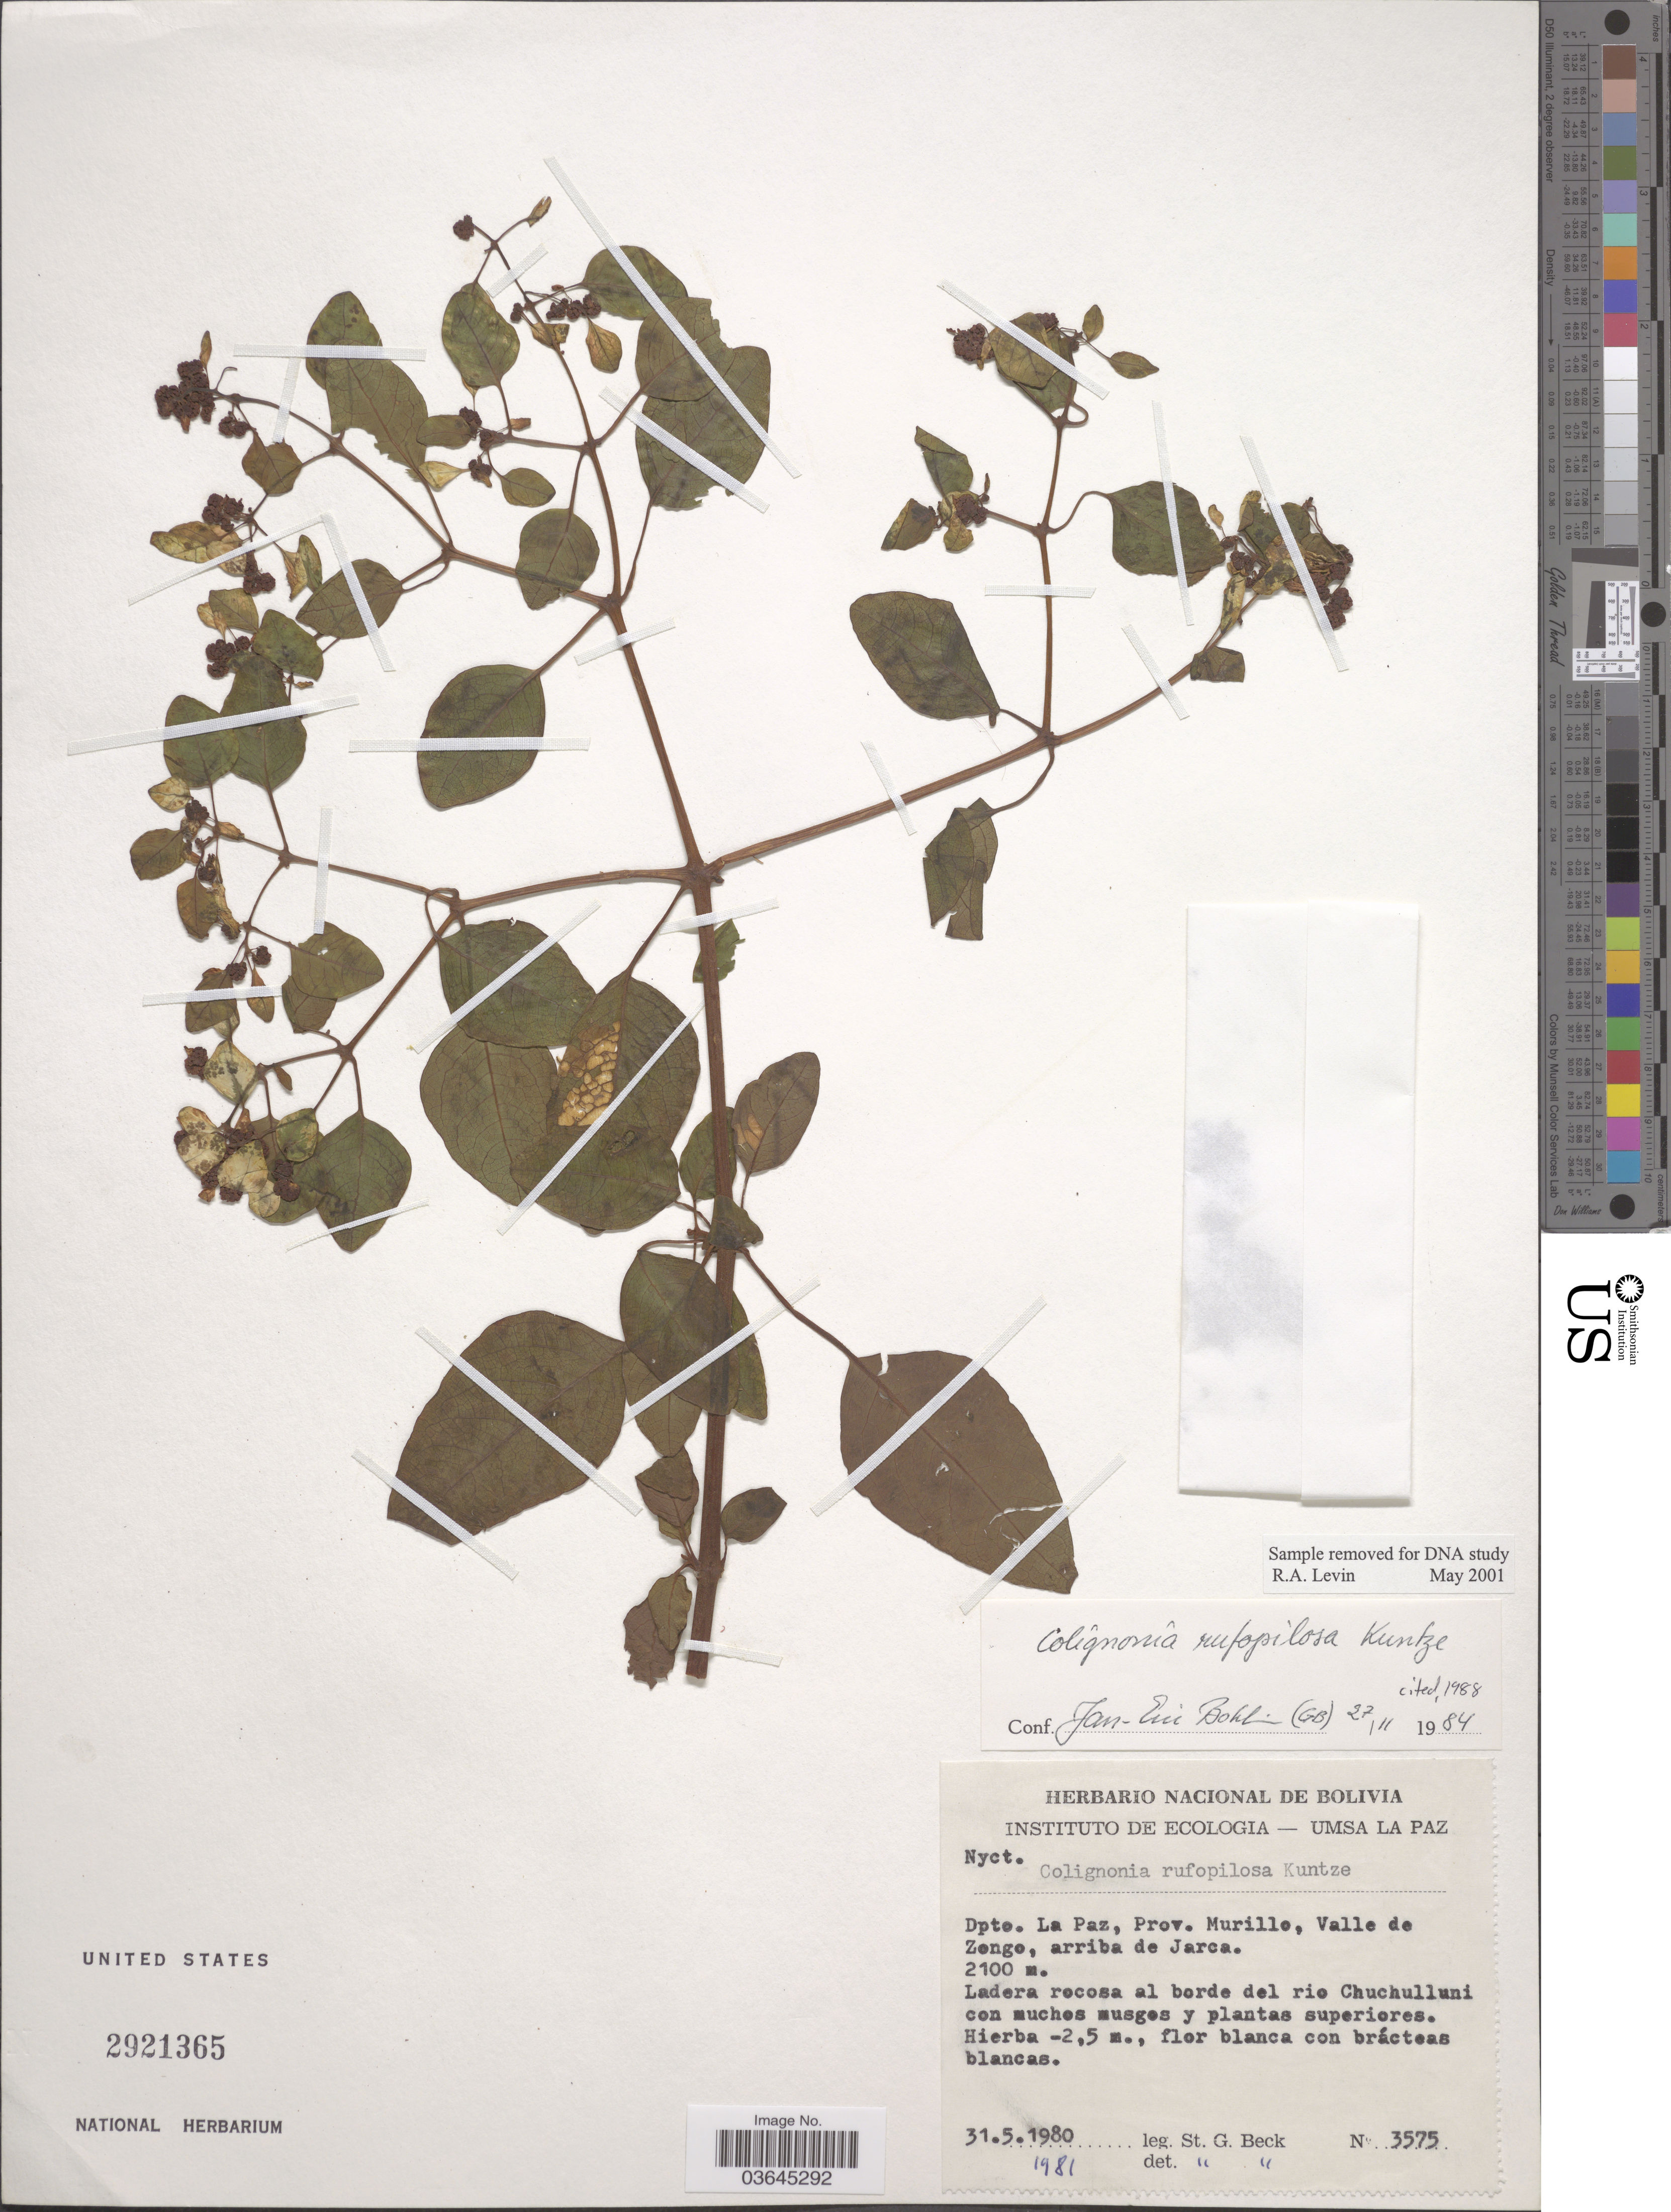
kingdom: Plantae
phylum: Tracheophyta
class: Magnoliopsida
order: Caryophyllales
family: Nyctaginaceae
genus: Colignonia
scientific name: Colignonia rufopilosa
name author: Kuntze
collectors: S. G. Beck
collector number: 3575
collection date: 1980-05-31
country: Bolivia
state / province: La Paz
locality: Dpto. La Paz, Prov. Murillo, Valle de Zongo, arriba de Jarca. Ladera rocosa al borde del rio Chuchulluni.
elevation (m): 2100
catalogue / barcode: US 2921365